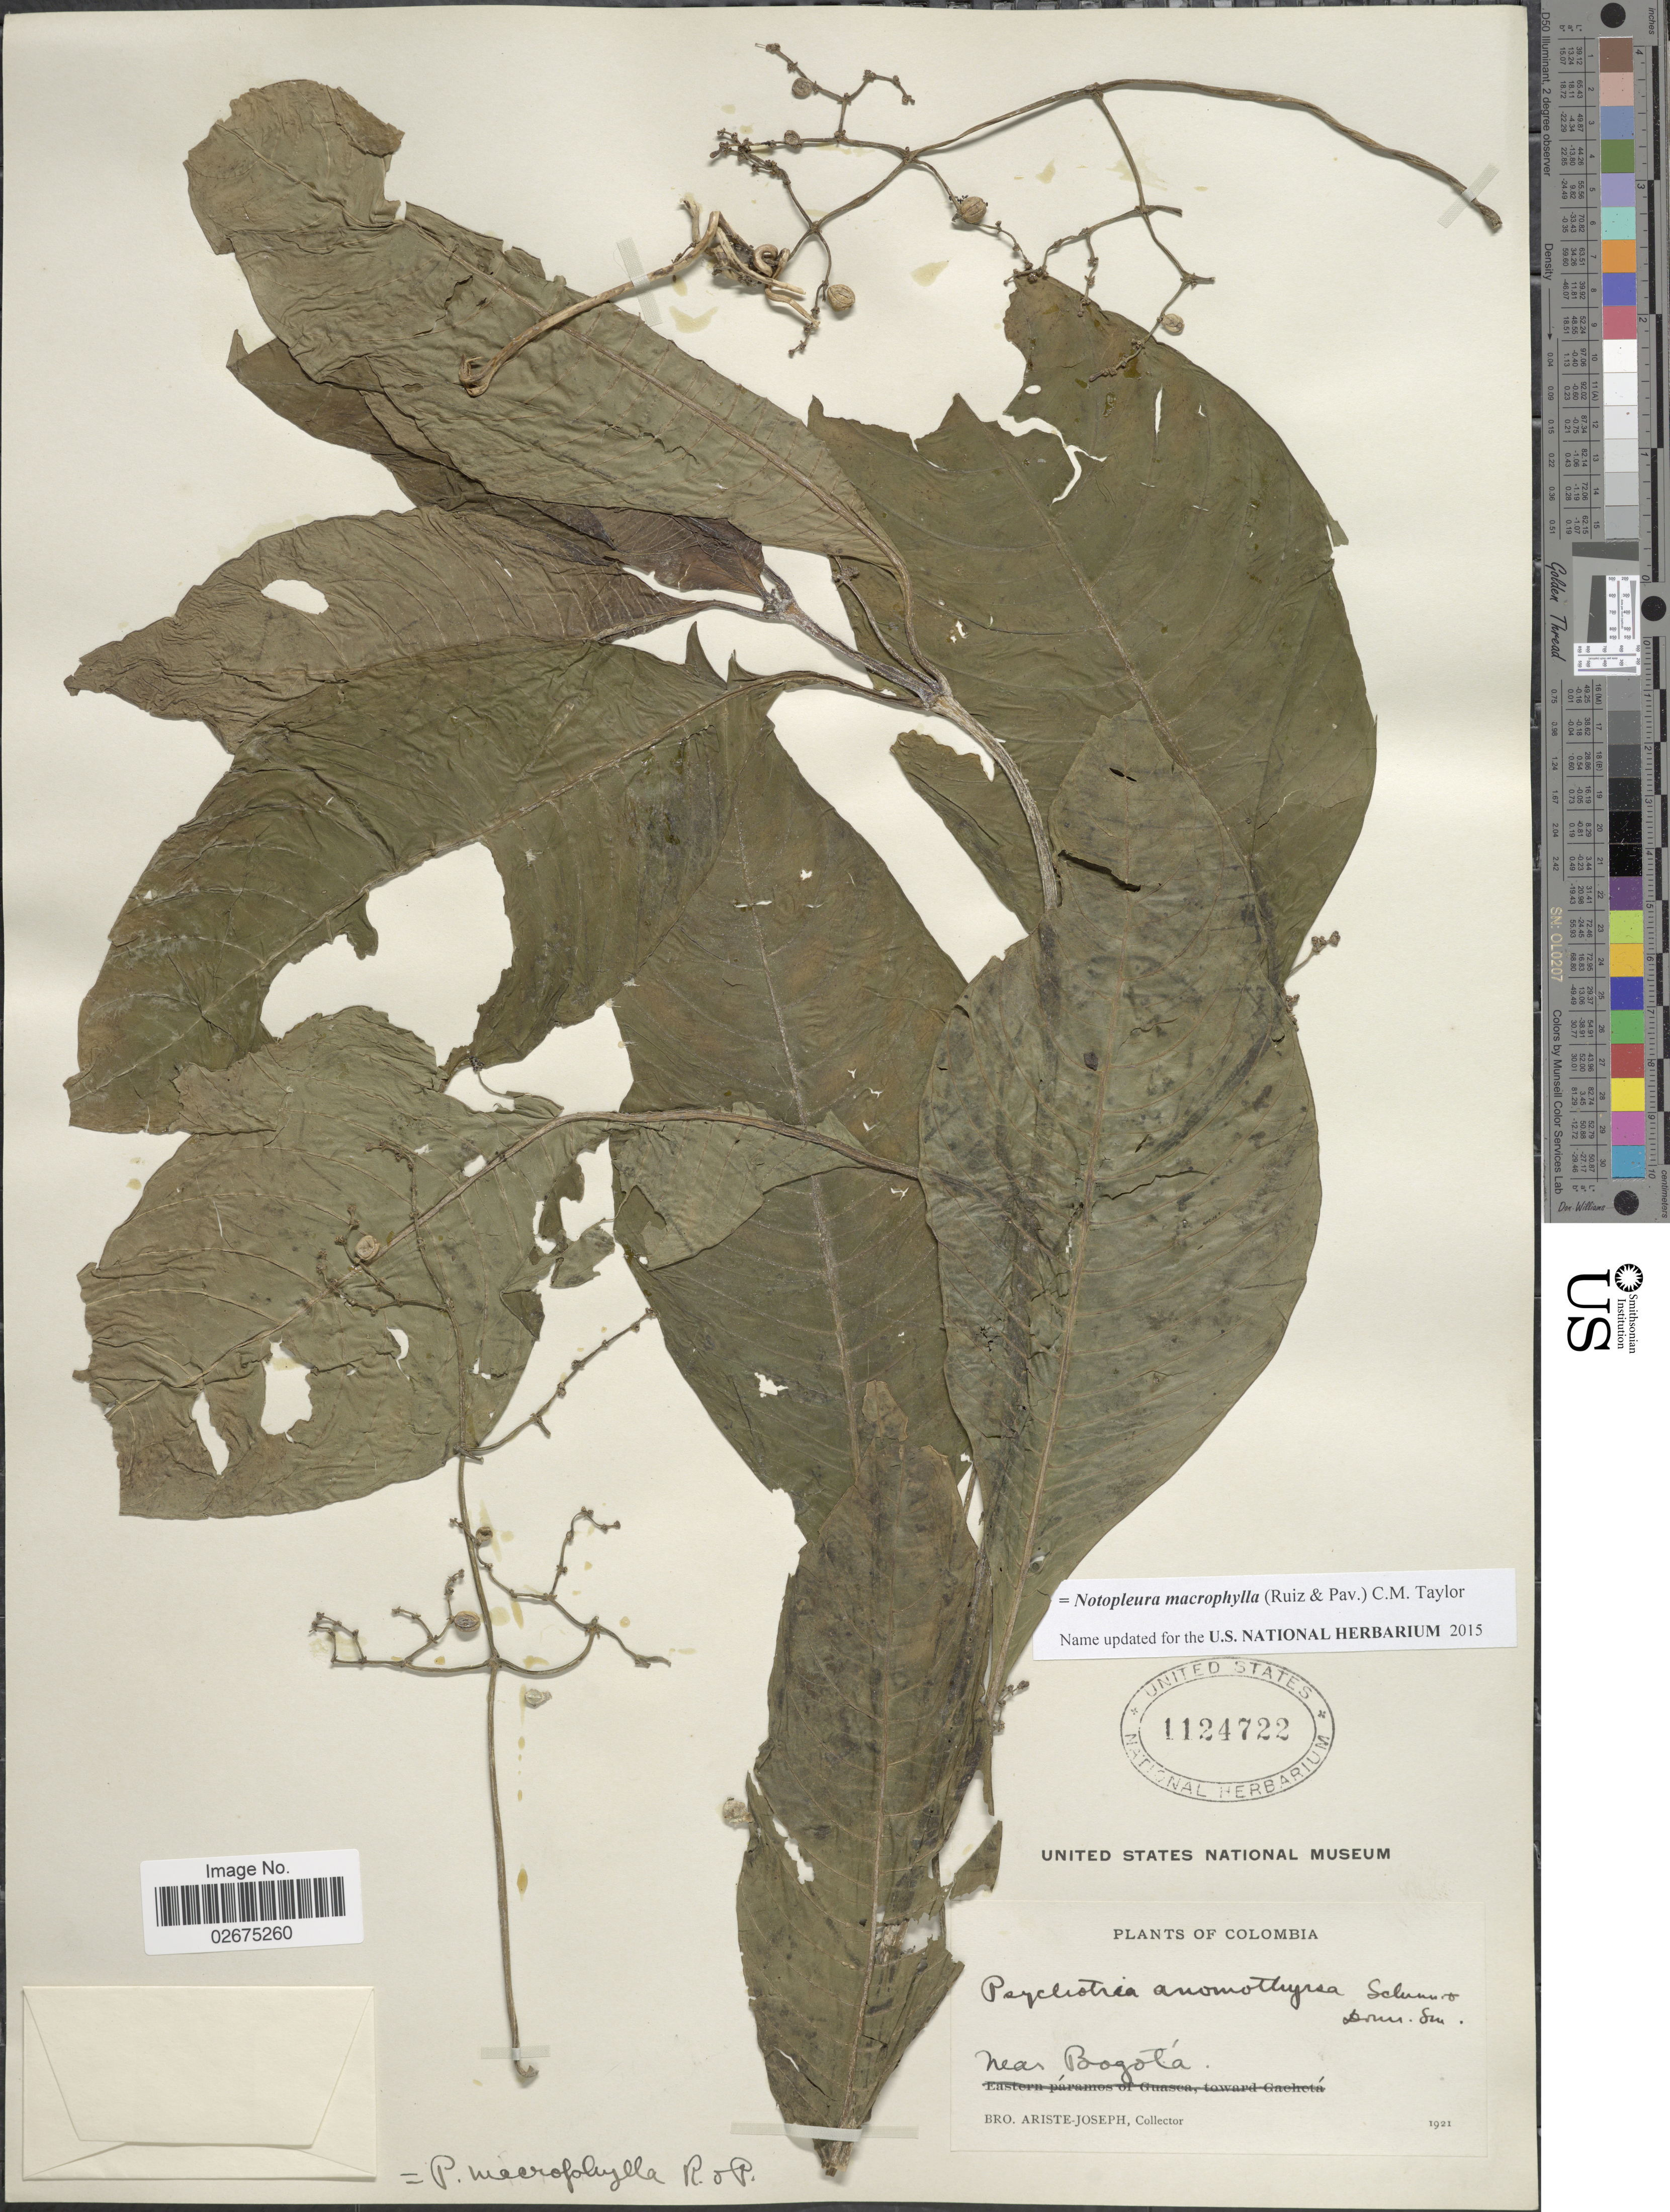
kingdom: Plantae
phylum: Tracheophyta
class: Magnoliopsida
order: Gentianales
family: Rubiaceae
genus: Notopleura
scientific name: Notopleura macrophylla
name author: (Ruiz & Pav.) C.M. Taylor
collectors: Bro. Ariste-Joseph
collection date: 1921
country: Colombia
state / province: Bogota D.C.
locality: Near Bogotá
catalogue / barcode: US 1124722